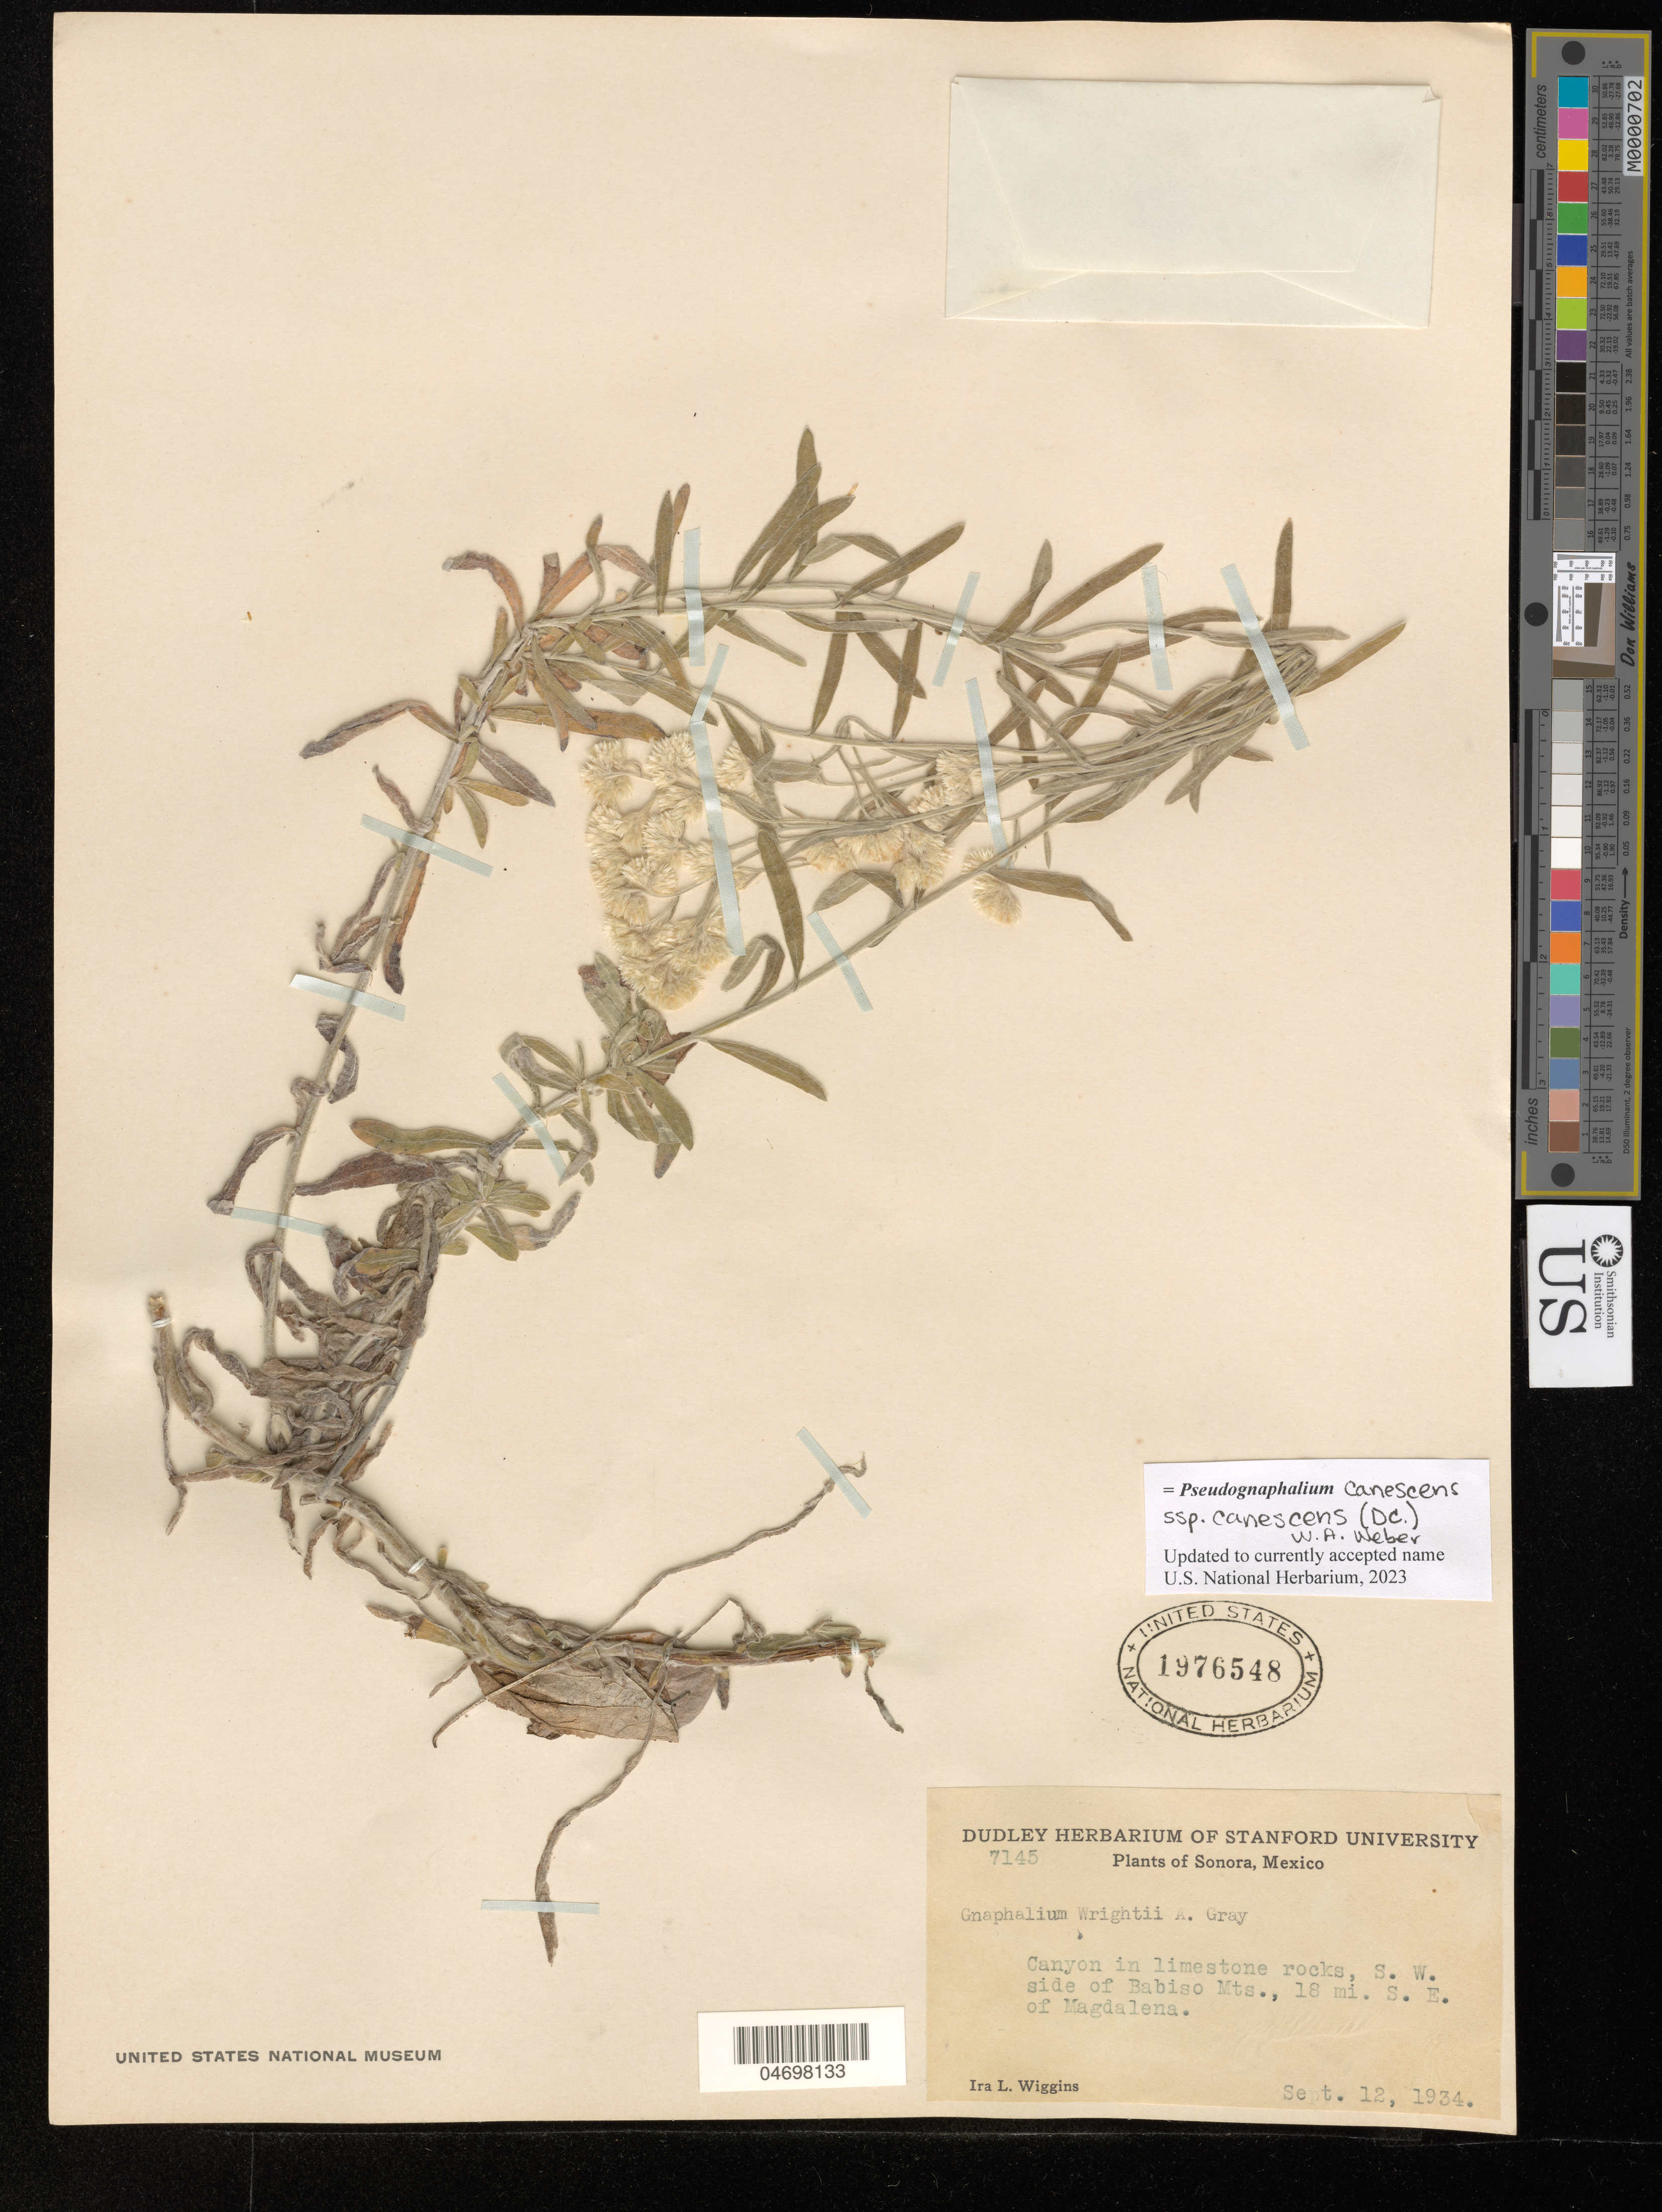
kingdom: Plantae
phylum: Tracheophyta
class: Magnoliopsida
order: Asterales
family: Asteraceae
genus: Pseudognaphalium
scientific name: Pseudognaphalium canescens subsp. canescens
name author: (DC.) W.A. Weber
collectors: I. L. Wiggins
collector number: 7145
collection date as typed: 12 Sep 1934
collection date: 1934-09-12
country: Mexico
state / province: Sonora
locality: SW side of Babiso Mts., 18 mi SE of Magdalena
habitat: Canyon in limestone rocks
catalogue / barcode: US 1976548